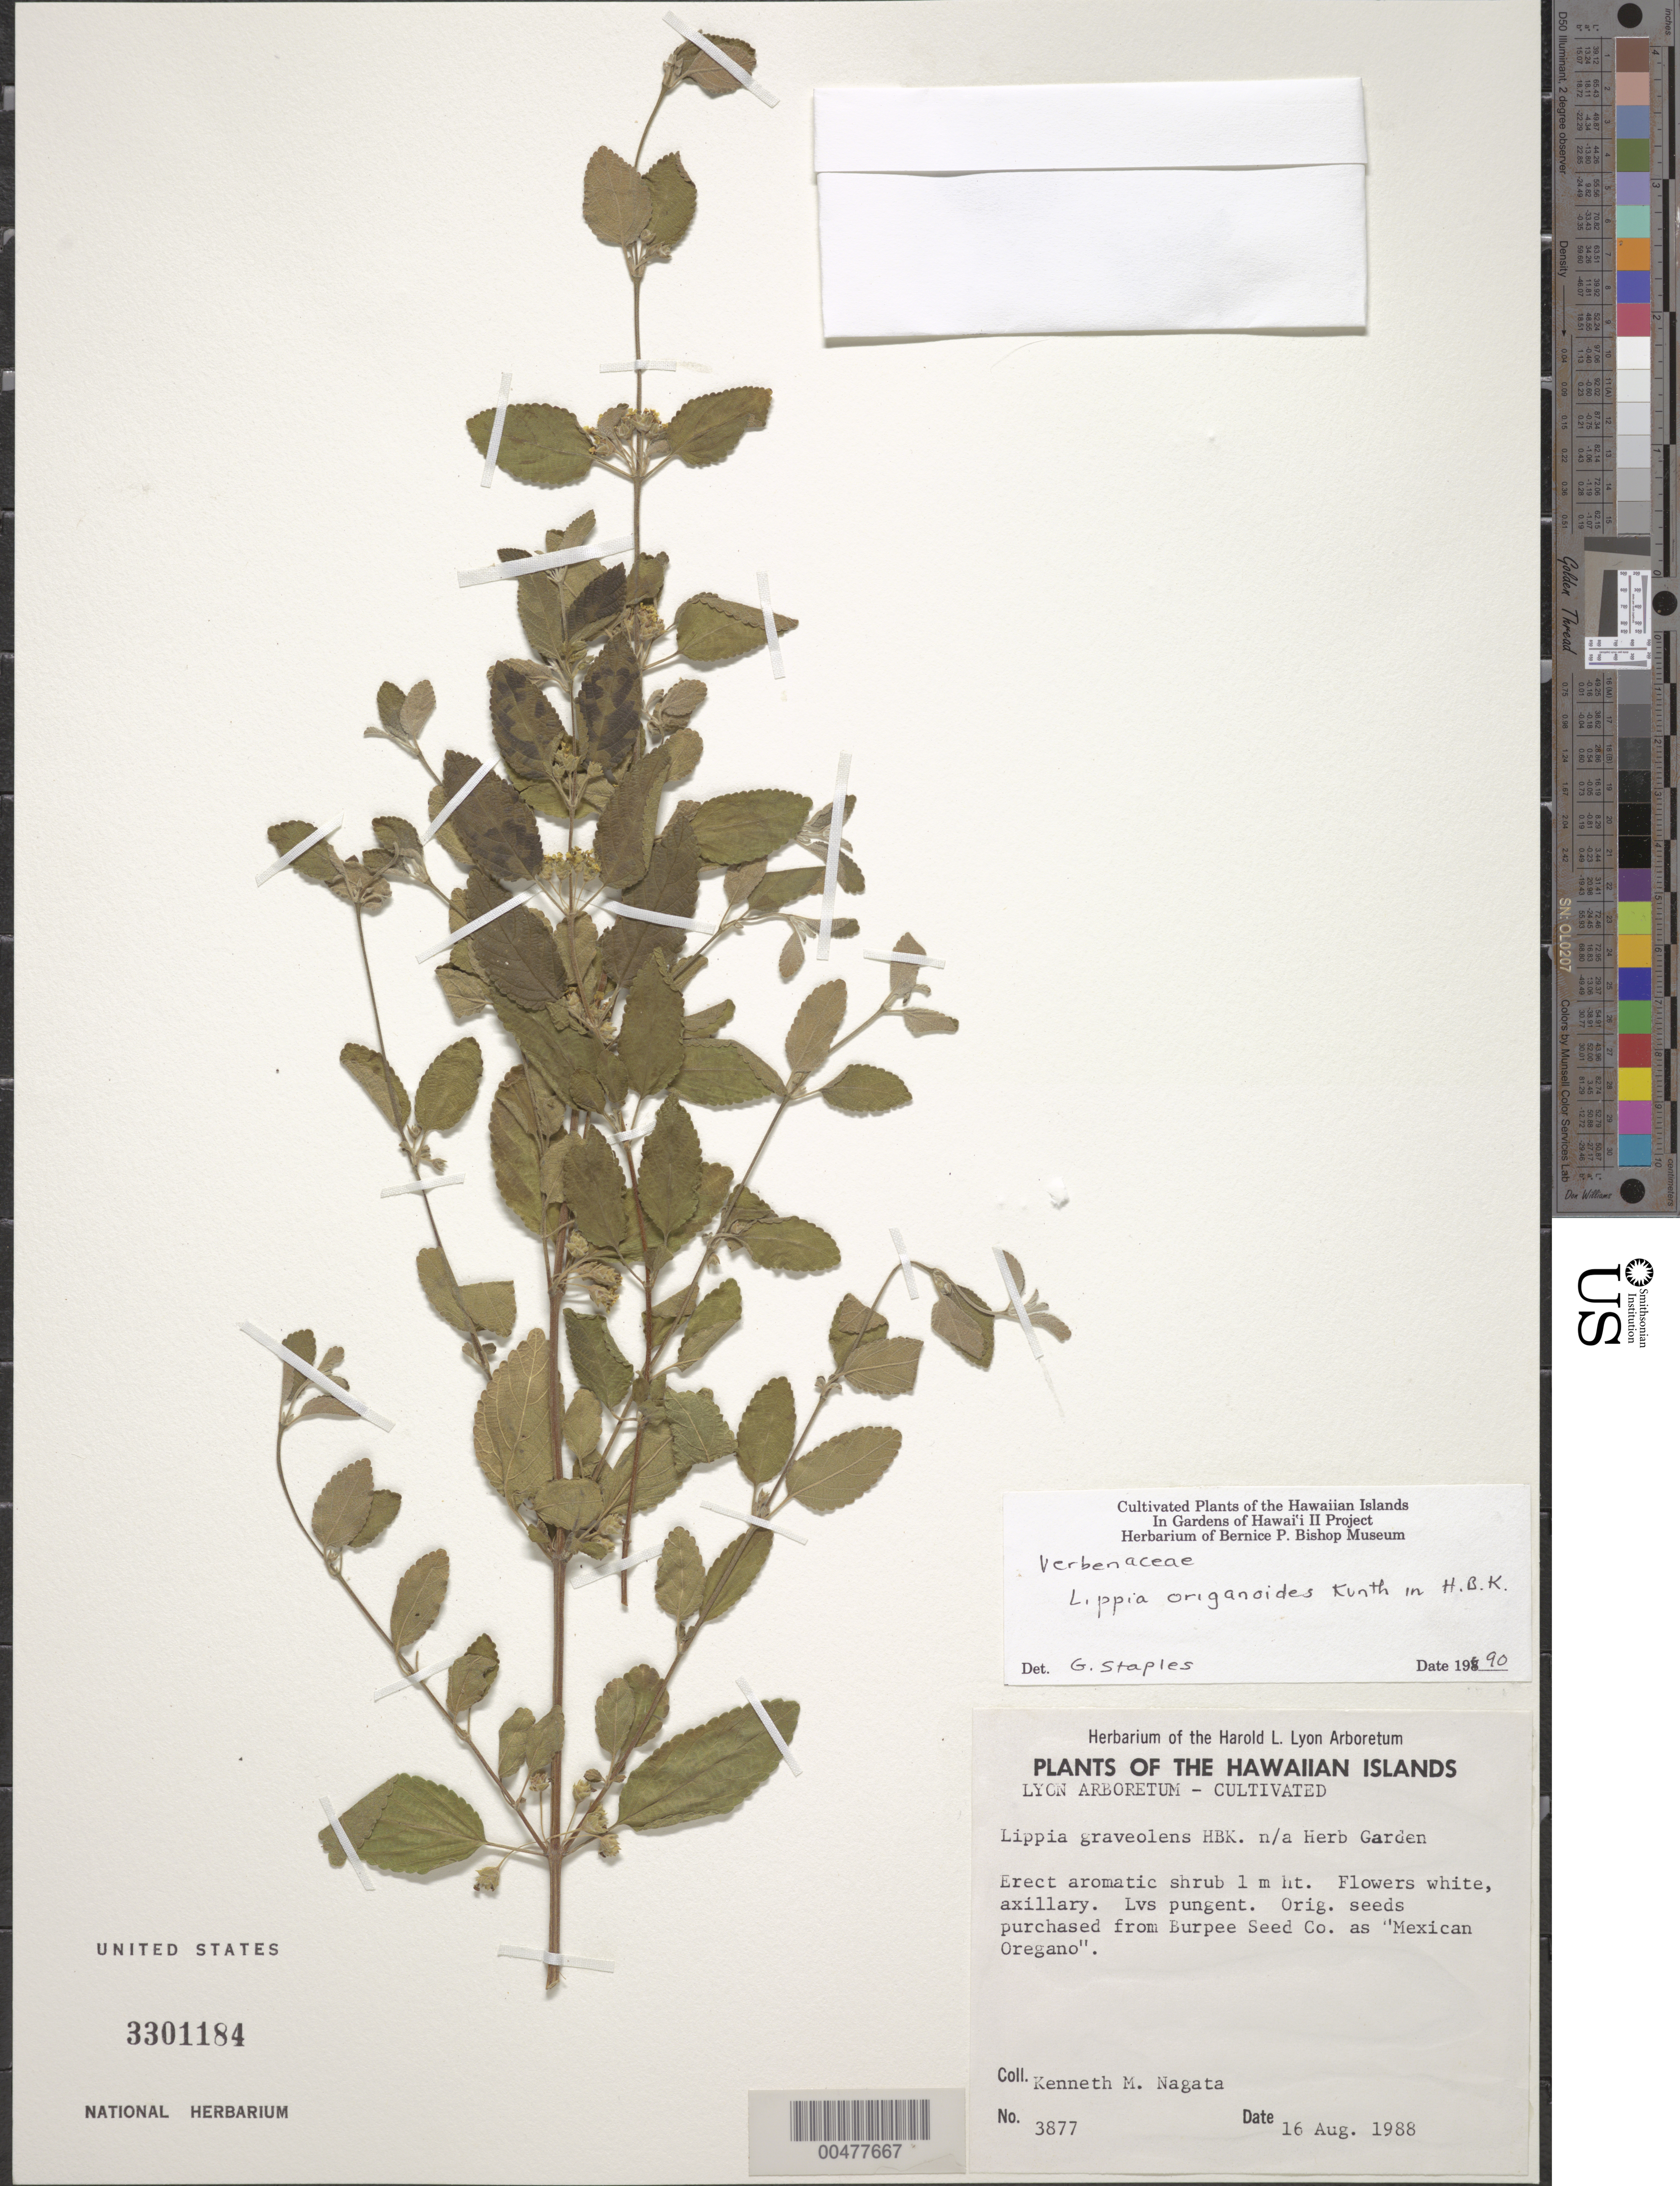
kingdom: Plantae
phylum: Tracheophyta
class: Magnoliopsida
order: Lamiales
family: Verbenaceae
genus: Lippia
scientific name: Lippia origanoides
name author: Kunth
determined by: Staples, G. W.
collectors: K. Nagata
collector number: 3877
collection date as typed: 16 Aug 1988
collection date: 1988-08-16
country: United States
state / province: Hawaii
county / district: Honolulu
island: Oahu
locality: H.L. Lyon Arboretum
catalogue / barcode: US 3301184